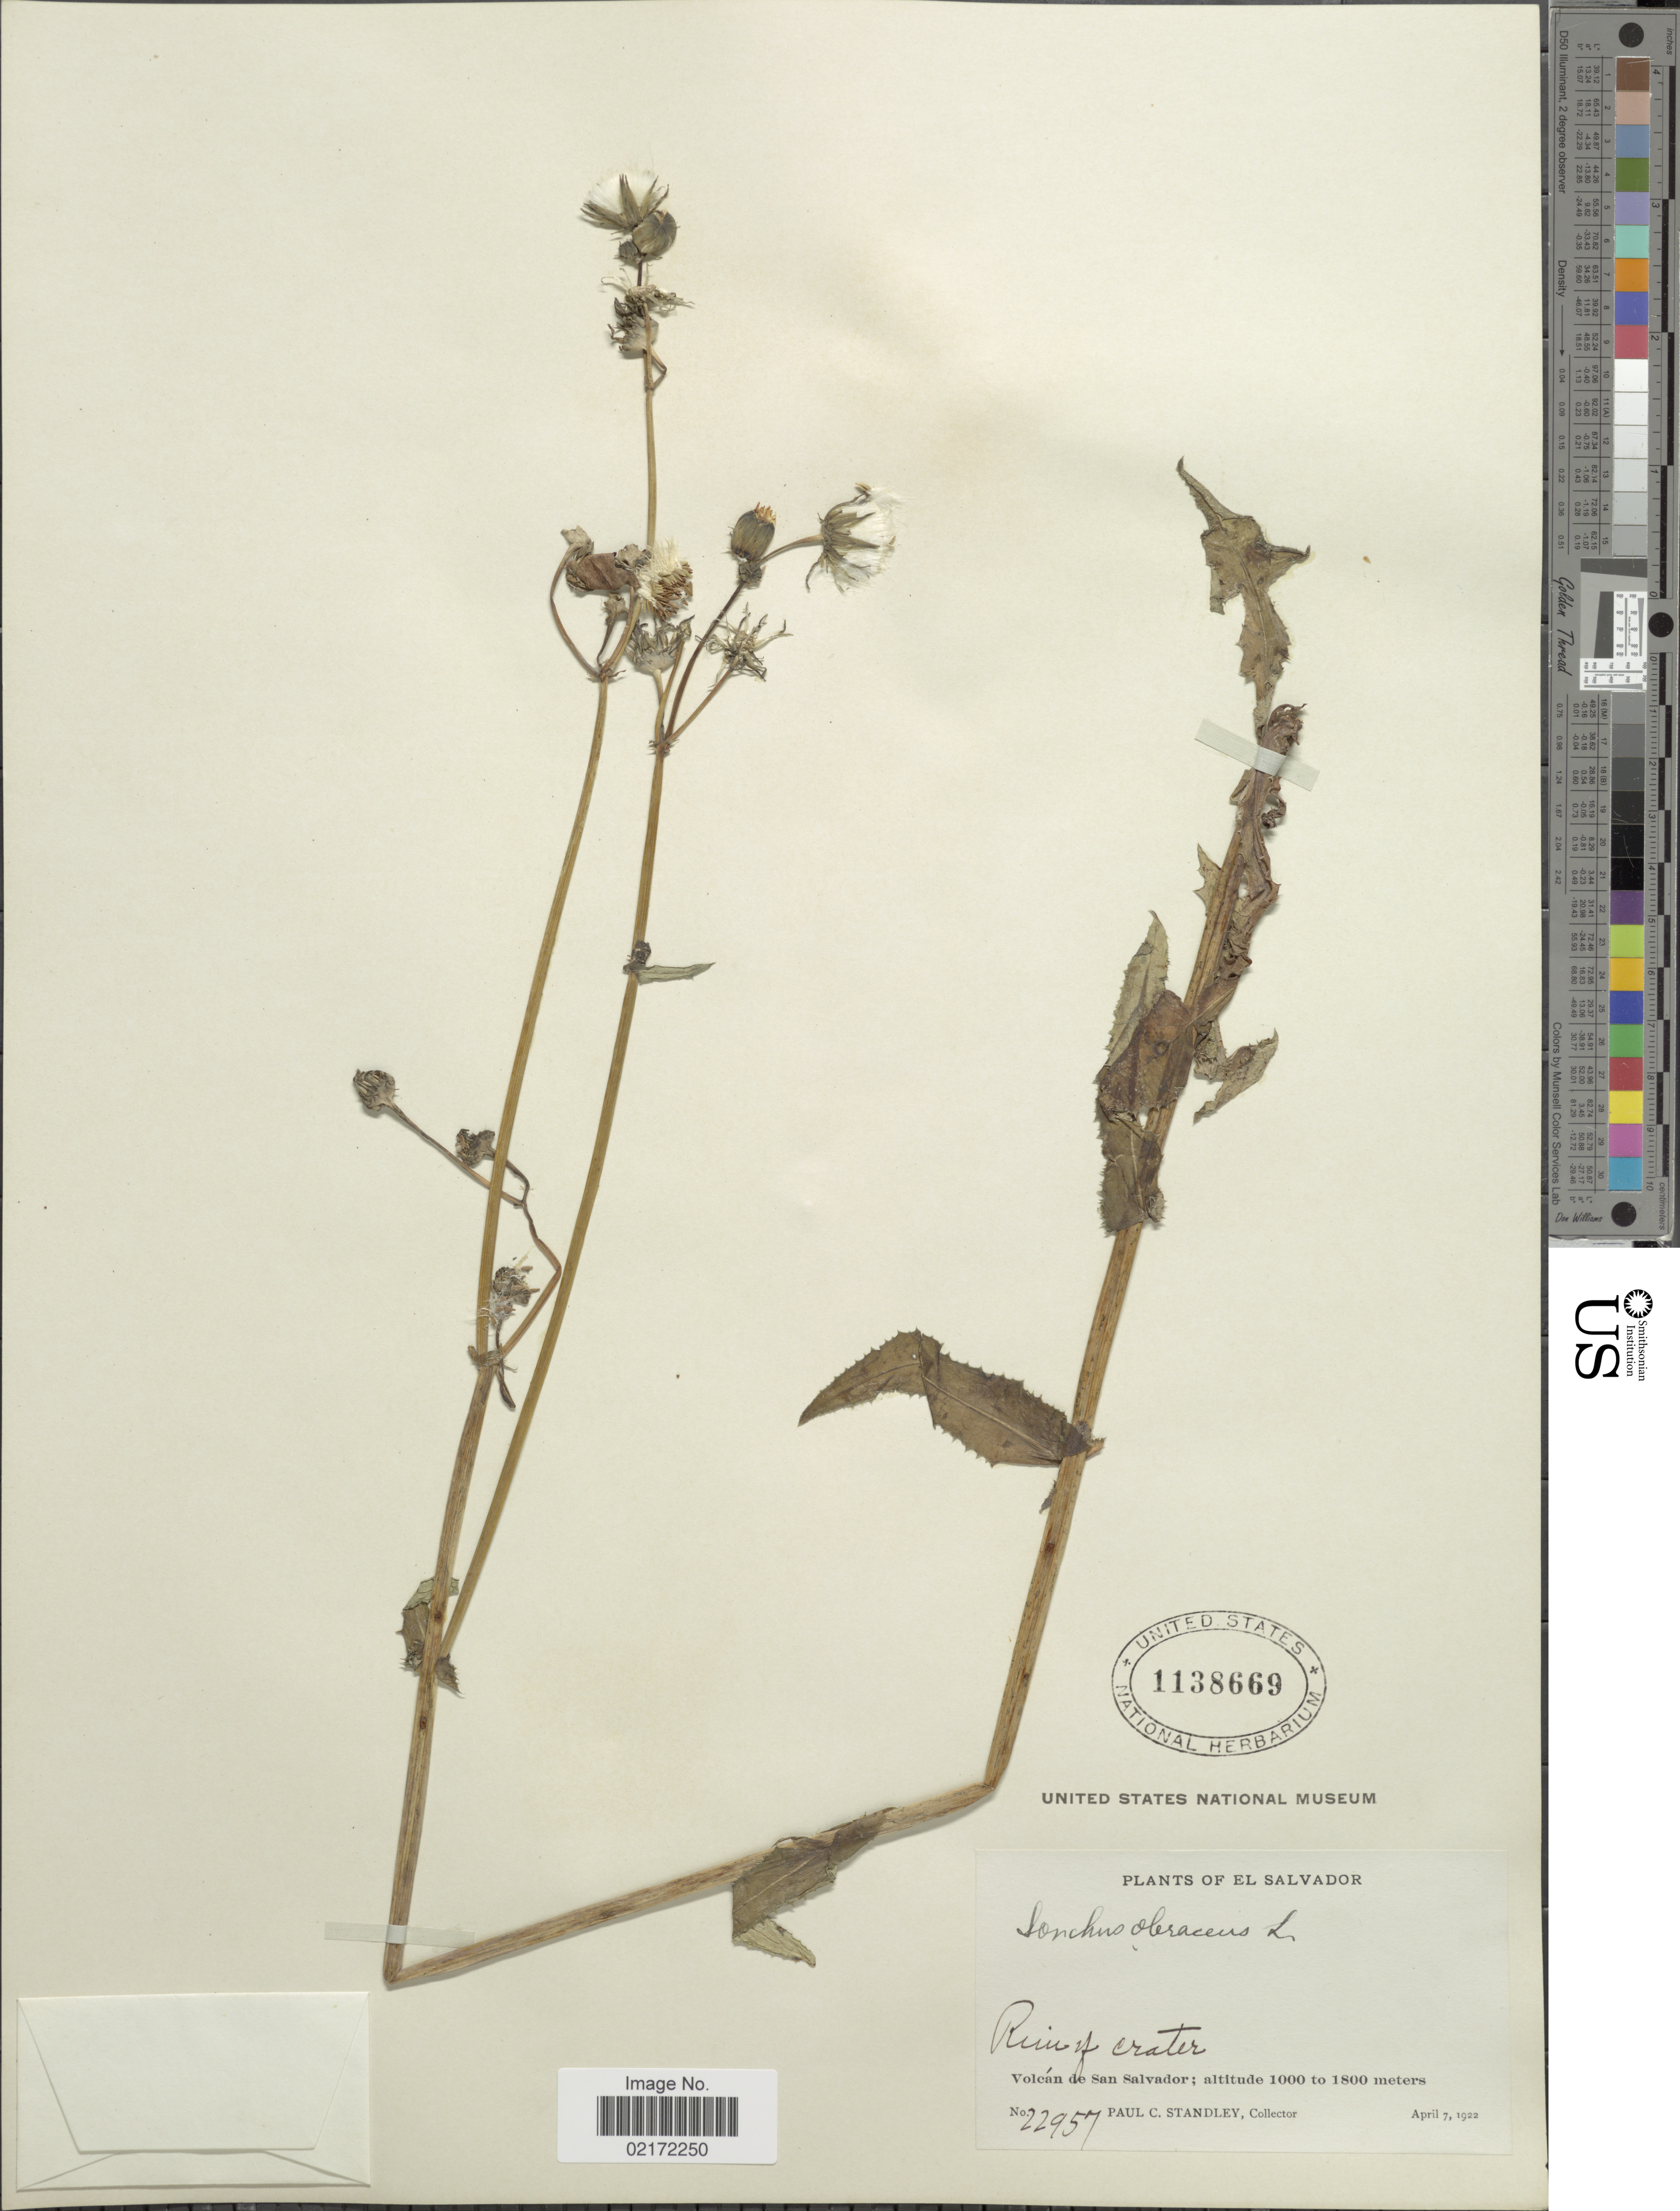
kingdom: Plantae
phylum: Tracheophyta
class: Magnoliopsida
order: Asterales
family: Asteraceae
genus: Sonchus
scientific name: Sonchus oleraceus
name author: L.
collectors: P. C. Standley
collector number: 22957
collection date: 1922-04-07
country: El Salvador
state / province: San Salvador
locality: Ruin of crater. Volcán de San Salvador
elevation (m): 1000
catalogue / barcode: US 1138669